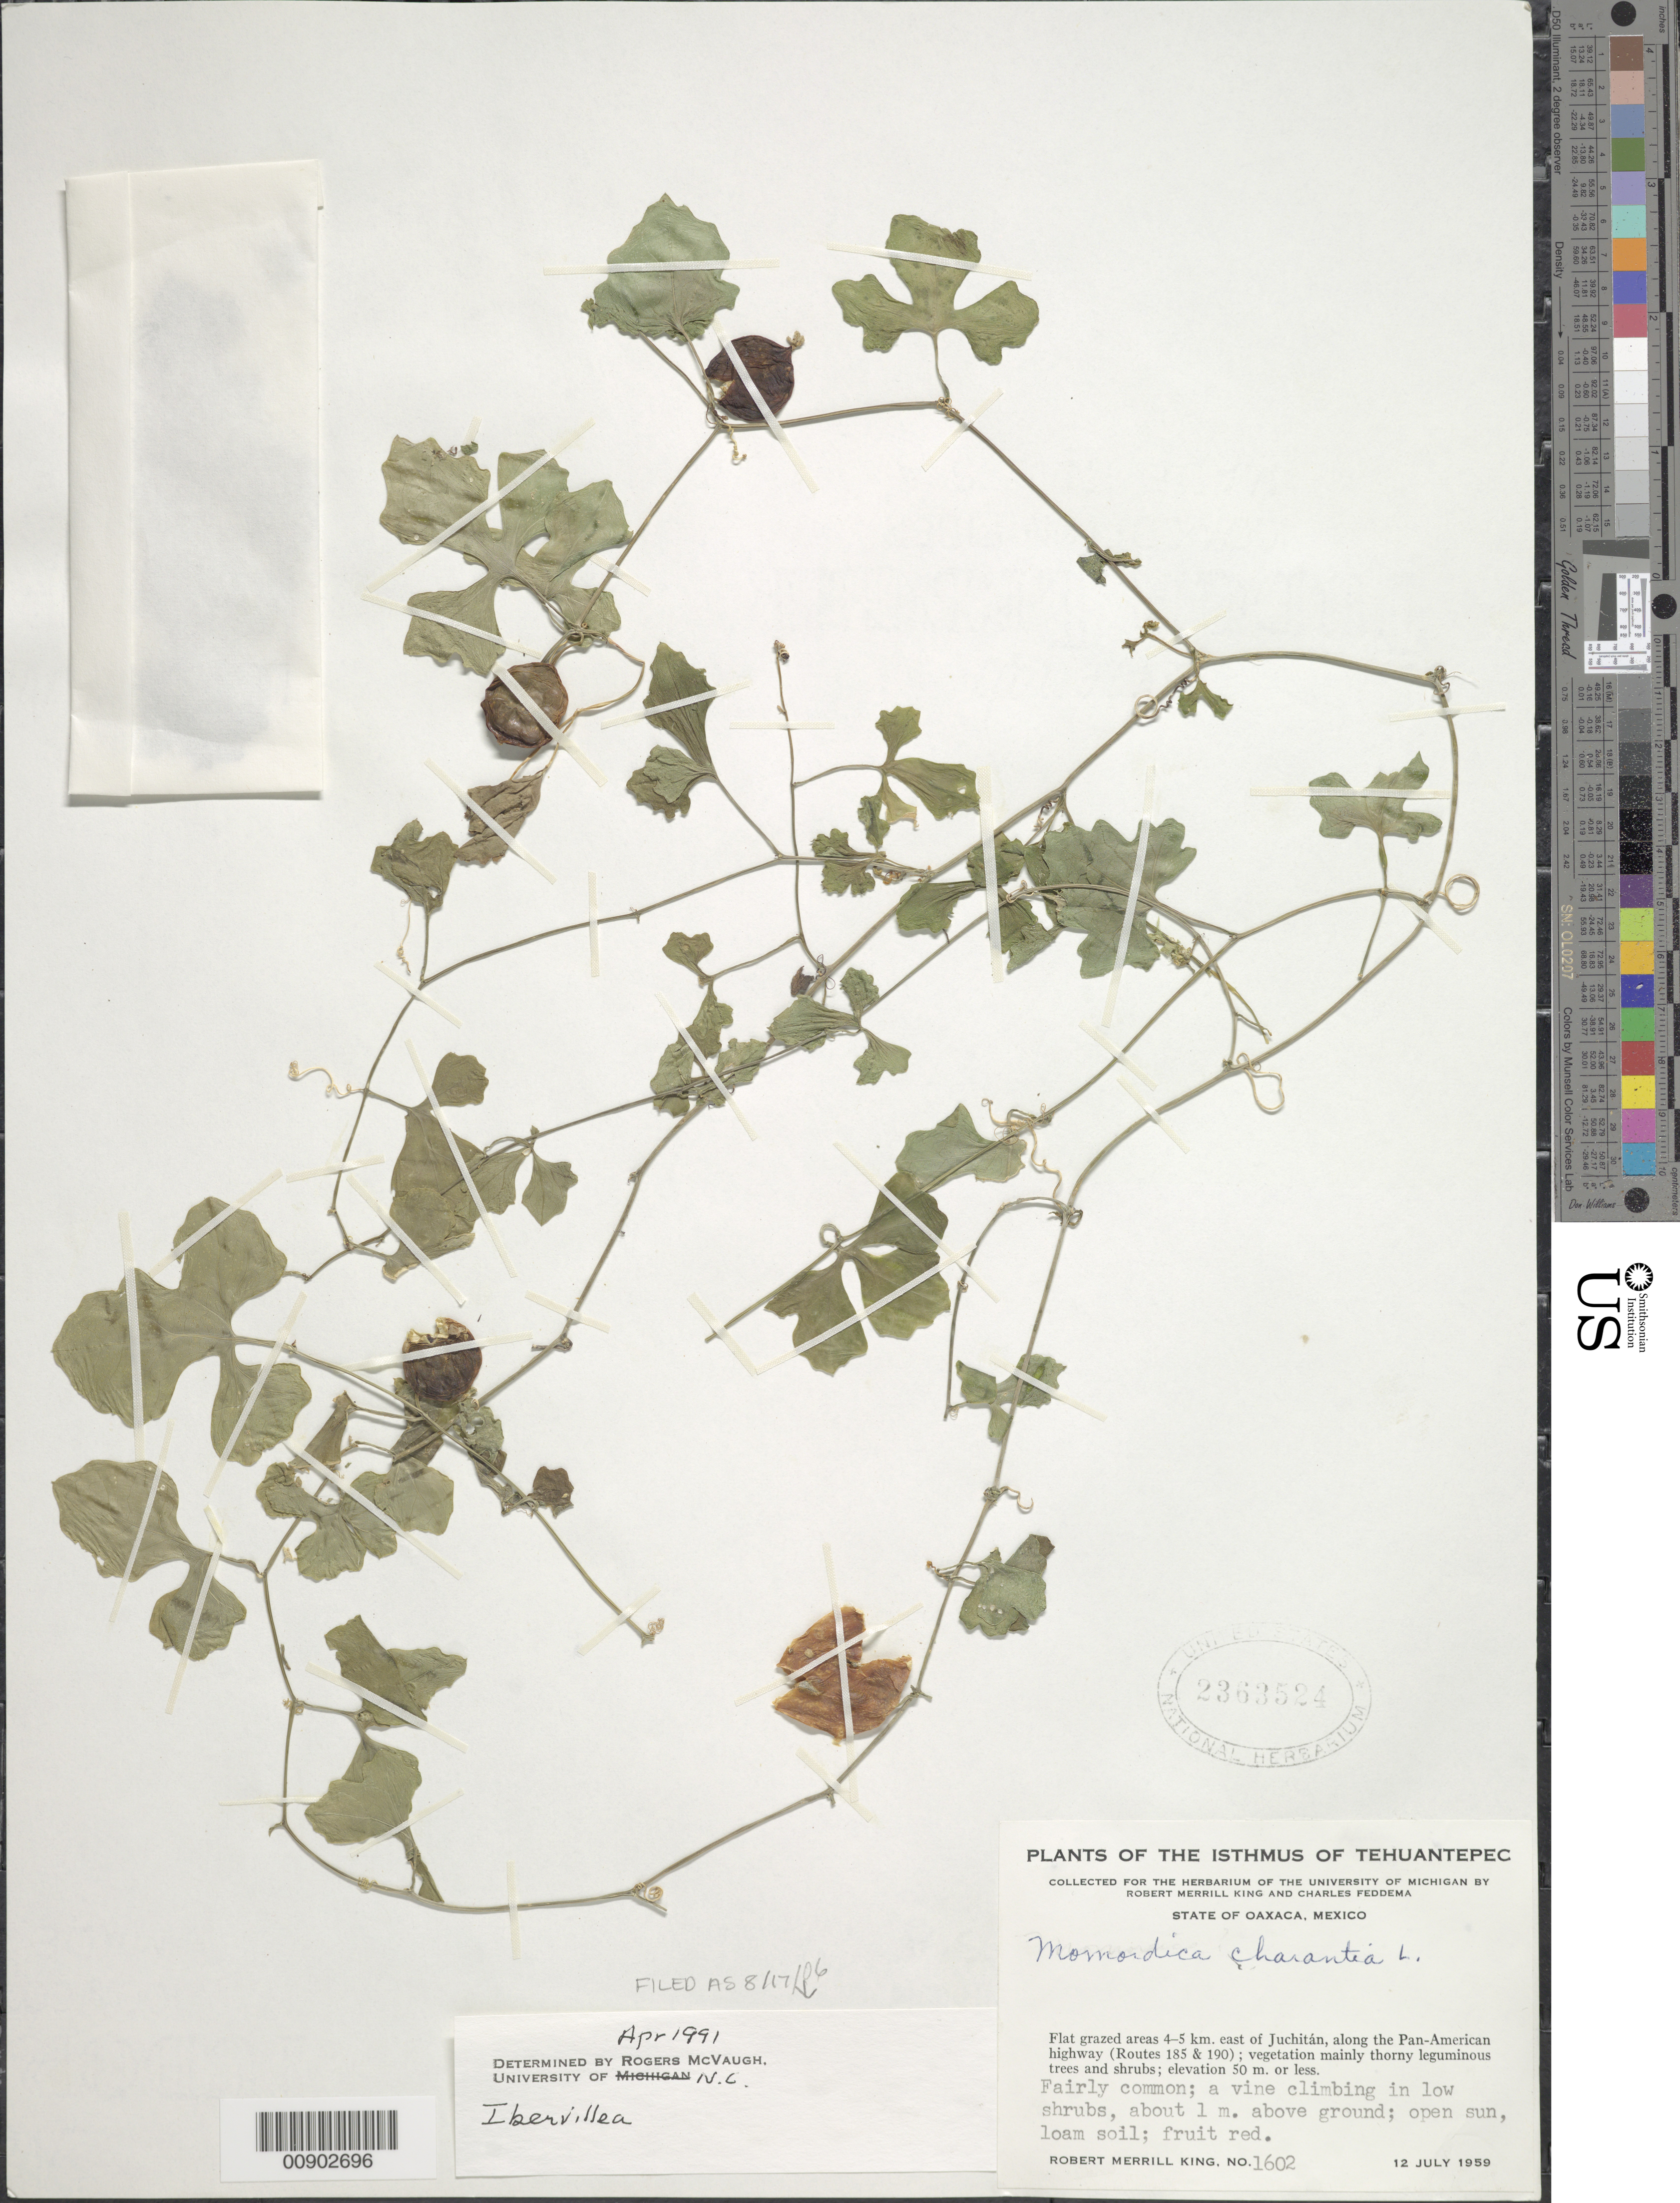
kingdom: Plantae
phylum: Tracheophyta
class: Magnoliopsida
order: Cucurbitales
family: Cucurbitaceae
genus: Ibervillea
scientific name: Ibervillea sp.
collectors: R. M. King & C. Feddema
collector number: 1602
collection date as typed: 12 Jul 1959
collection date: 1959-07-12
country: Mexico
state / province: Oaxaca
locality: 4-5 km. east of Juchitán, along the Pan-American highway (Routes 185 & 190). Oaxaca.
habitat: Flat grazzed areas; veg. mainly thorny leguminous trees & shrubs. Climbing in low shrubs, about 1m above ground, open sun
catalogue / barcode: US 2363524